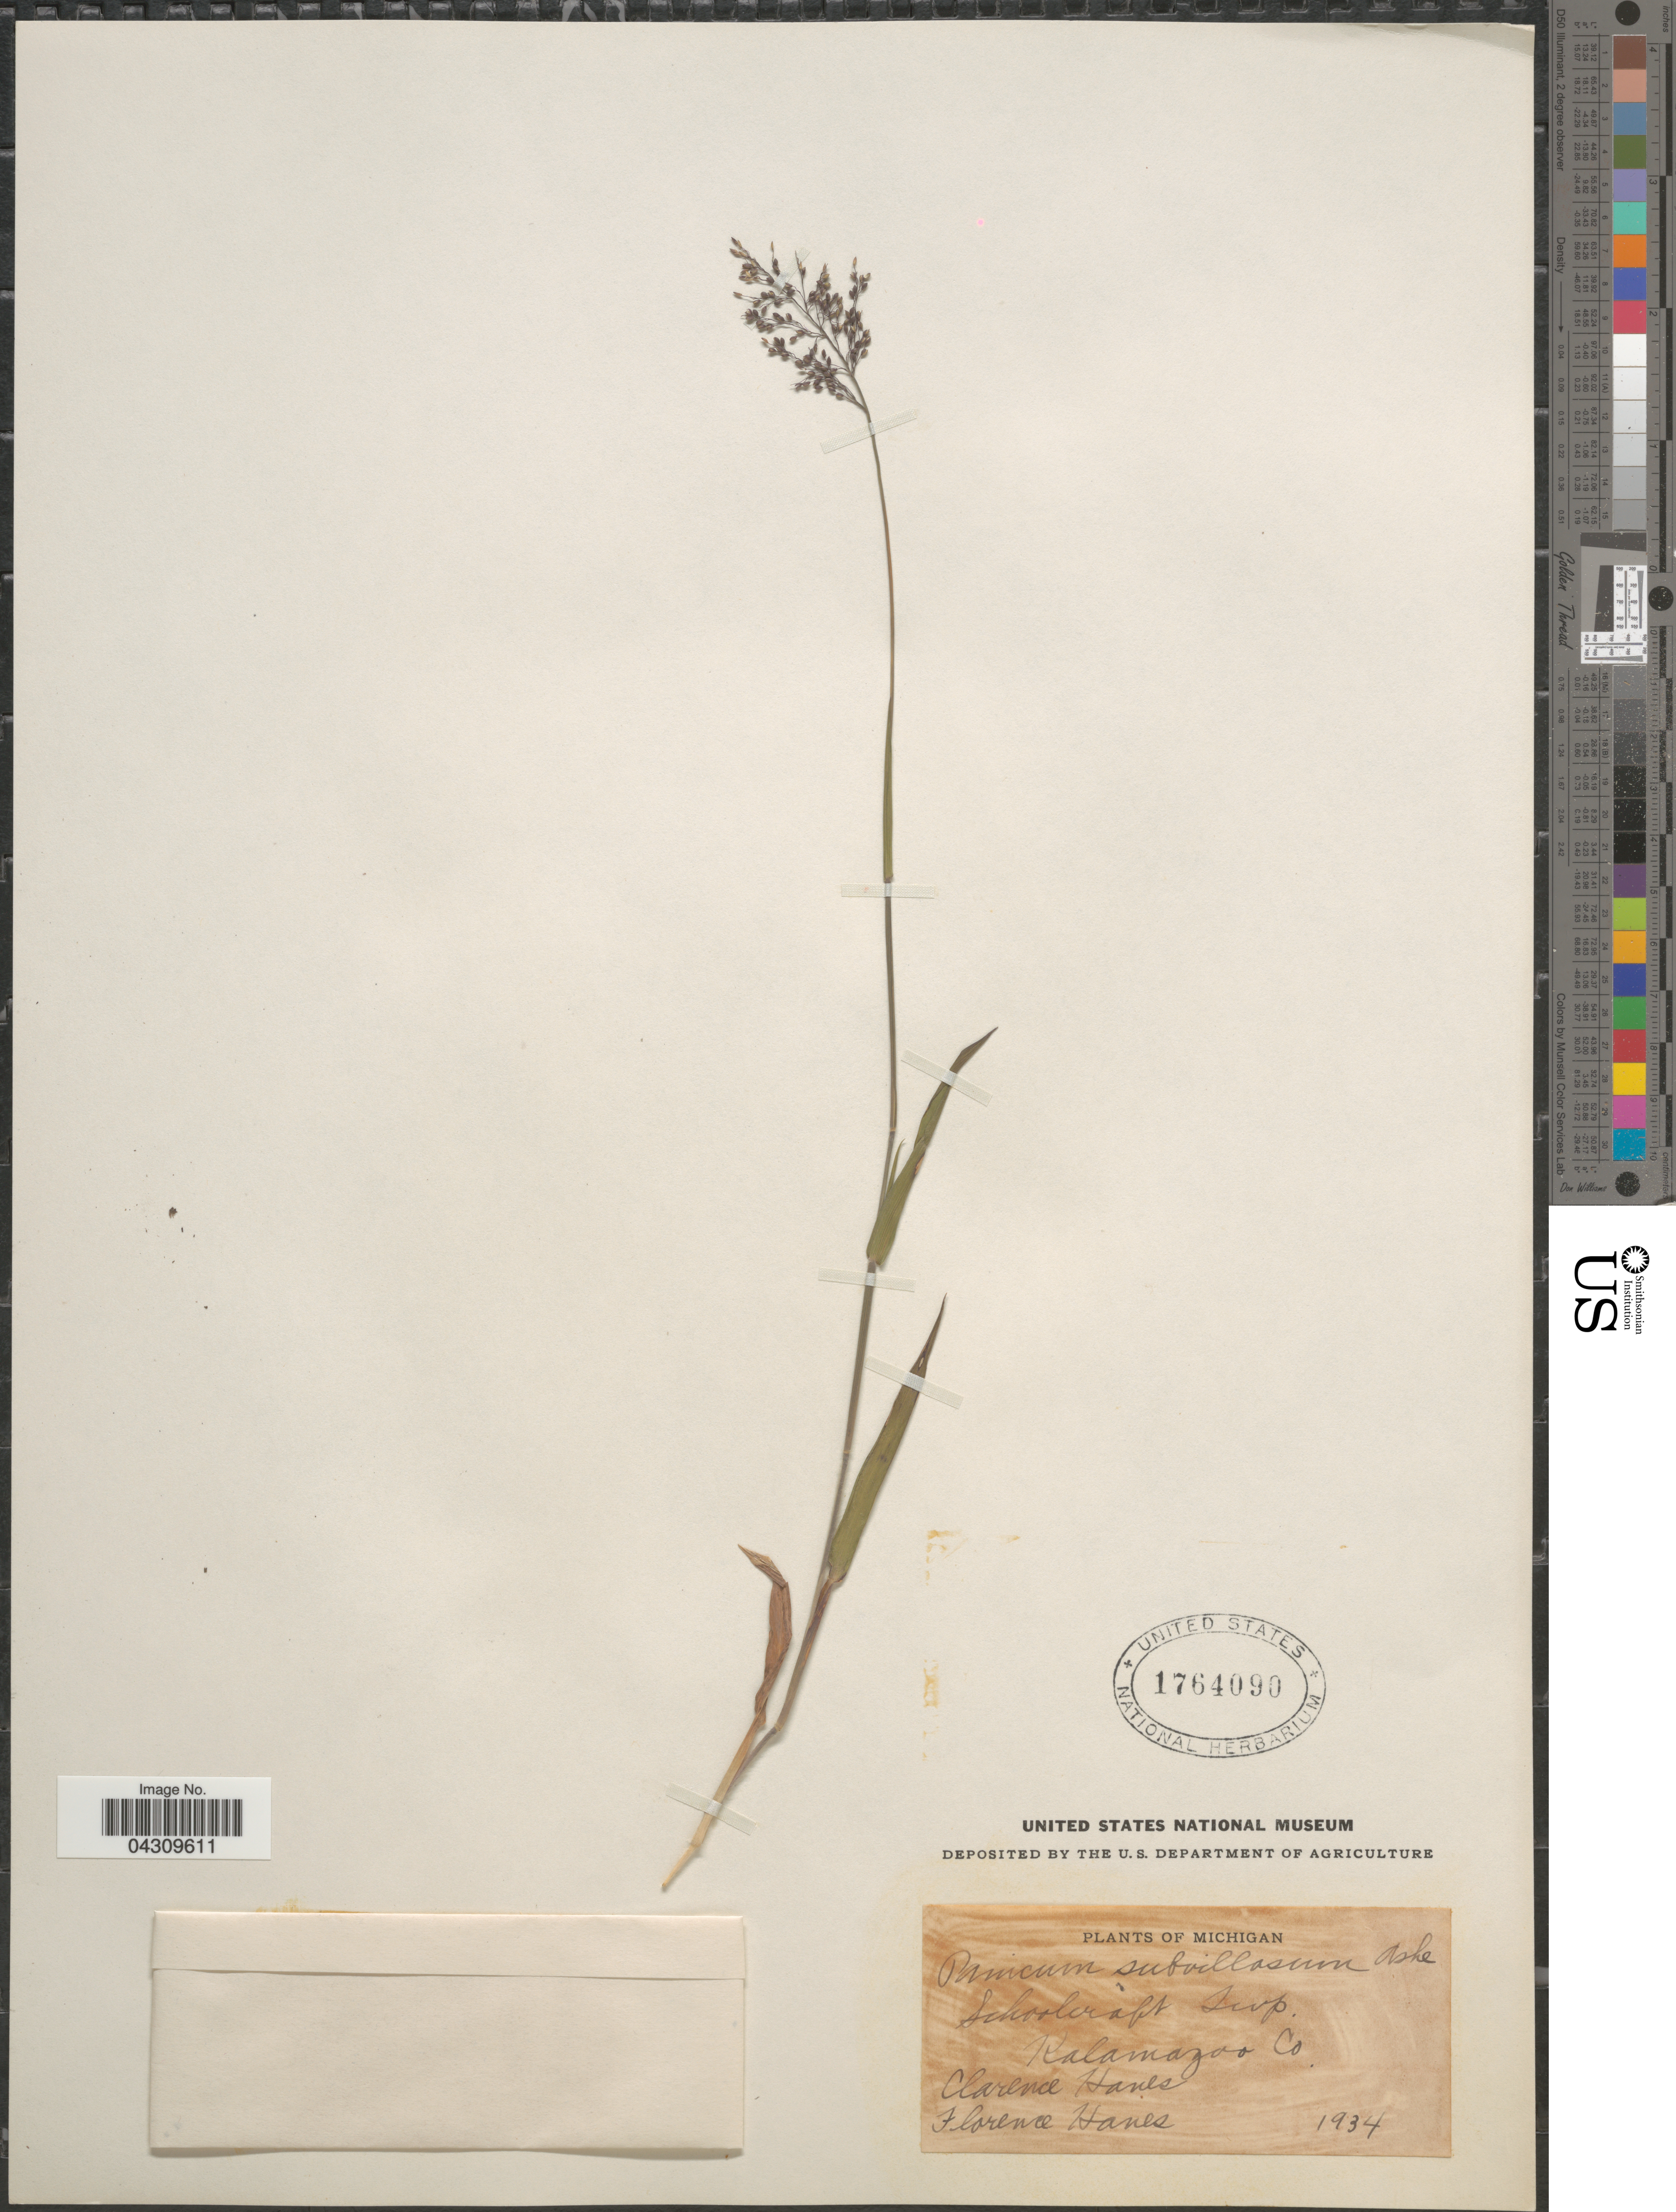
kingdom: Plantae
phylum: Tracheophyta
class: Liliopsida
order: Poales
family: Poaceae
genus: Dichanthelium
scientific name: Dichanthelium acuminatum var. acuminatum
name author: (Sw.) Gould & C.A. Clark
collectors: C. Hanes & F. Hanes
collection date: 1934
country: United States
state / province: Michigan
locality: Schoolcraft Twp. Kalamazoo Co.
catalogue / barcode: US 1764090